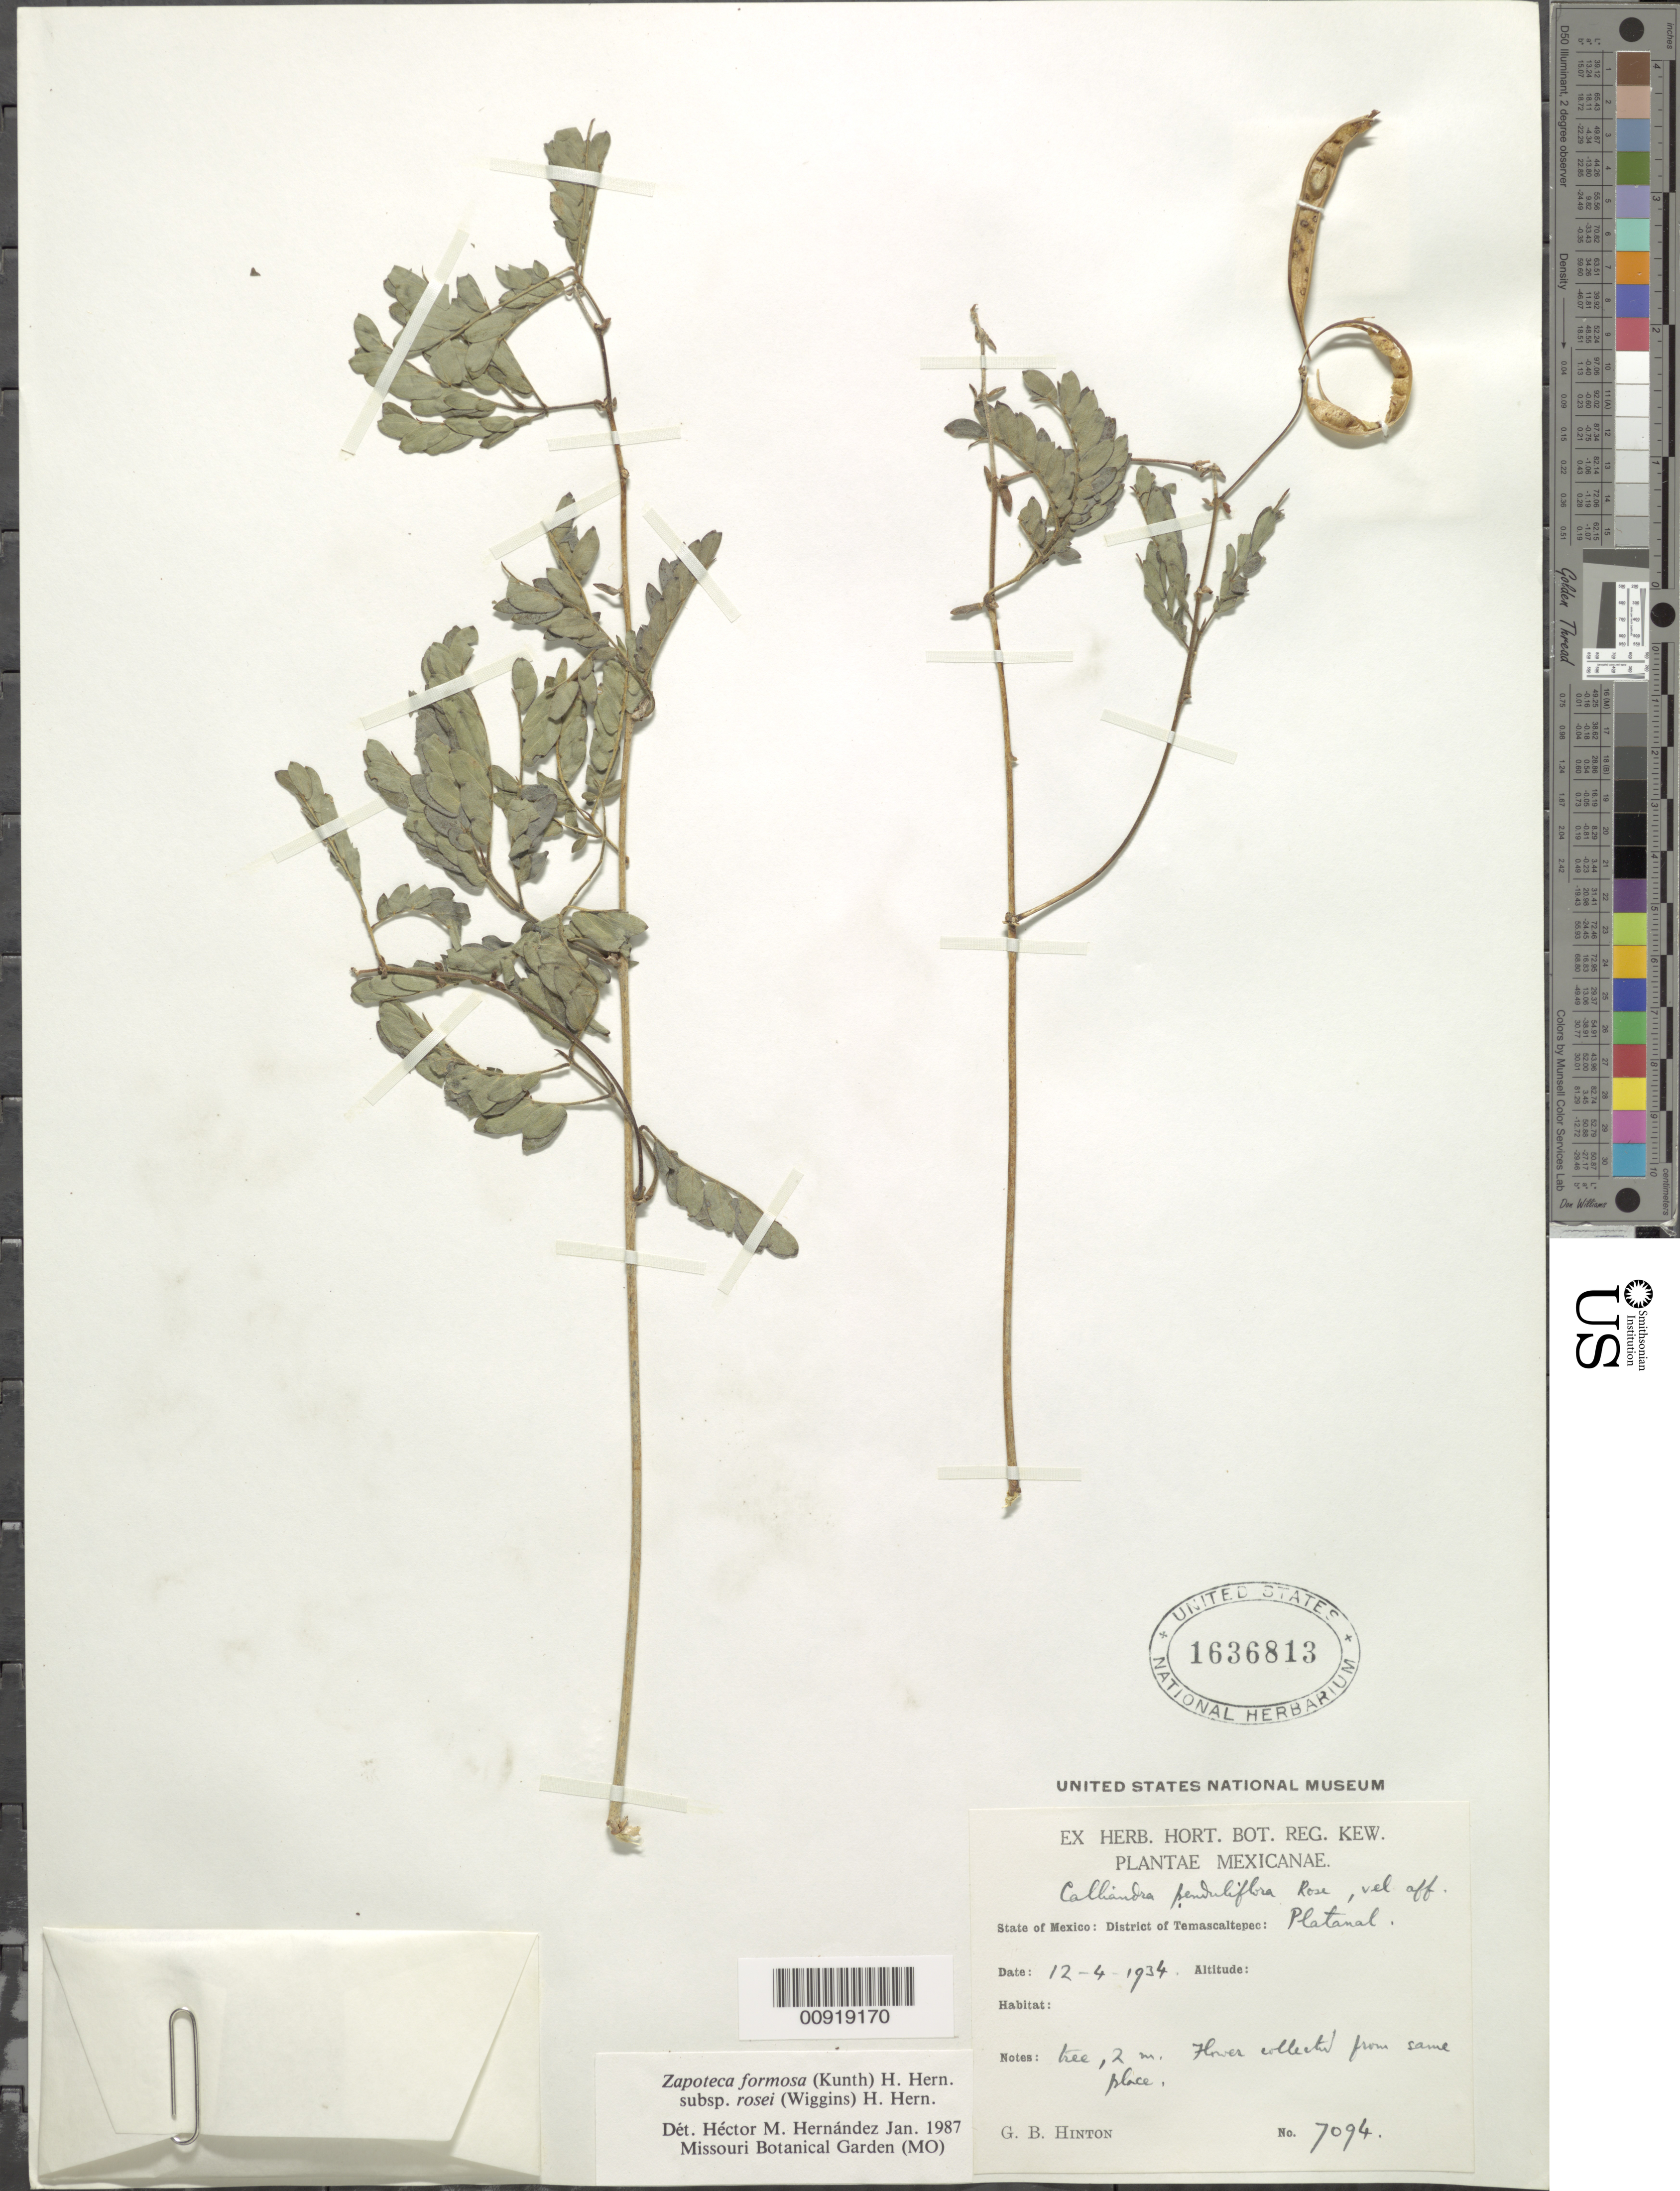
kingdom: Plantae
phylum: Tracheophyta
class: Magnoliopsida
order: Fabales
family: Fabaceae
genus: Zapoteca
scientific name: Zapoteca formosa subsp. rosei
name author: (Wiggins) H.M. Hern.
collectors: G. B. Hinton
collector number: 7094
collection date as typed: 04 Dec 1934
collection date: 1934-12-04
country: Mexico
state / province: México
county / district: Temascaltepec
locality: State of Mexico: District of Temascaltepec: Platanal.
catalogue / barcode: US 1636813